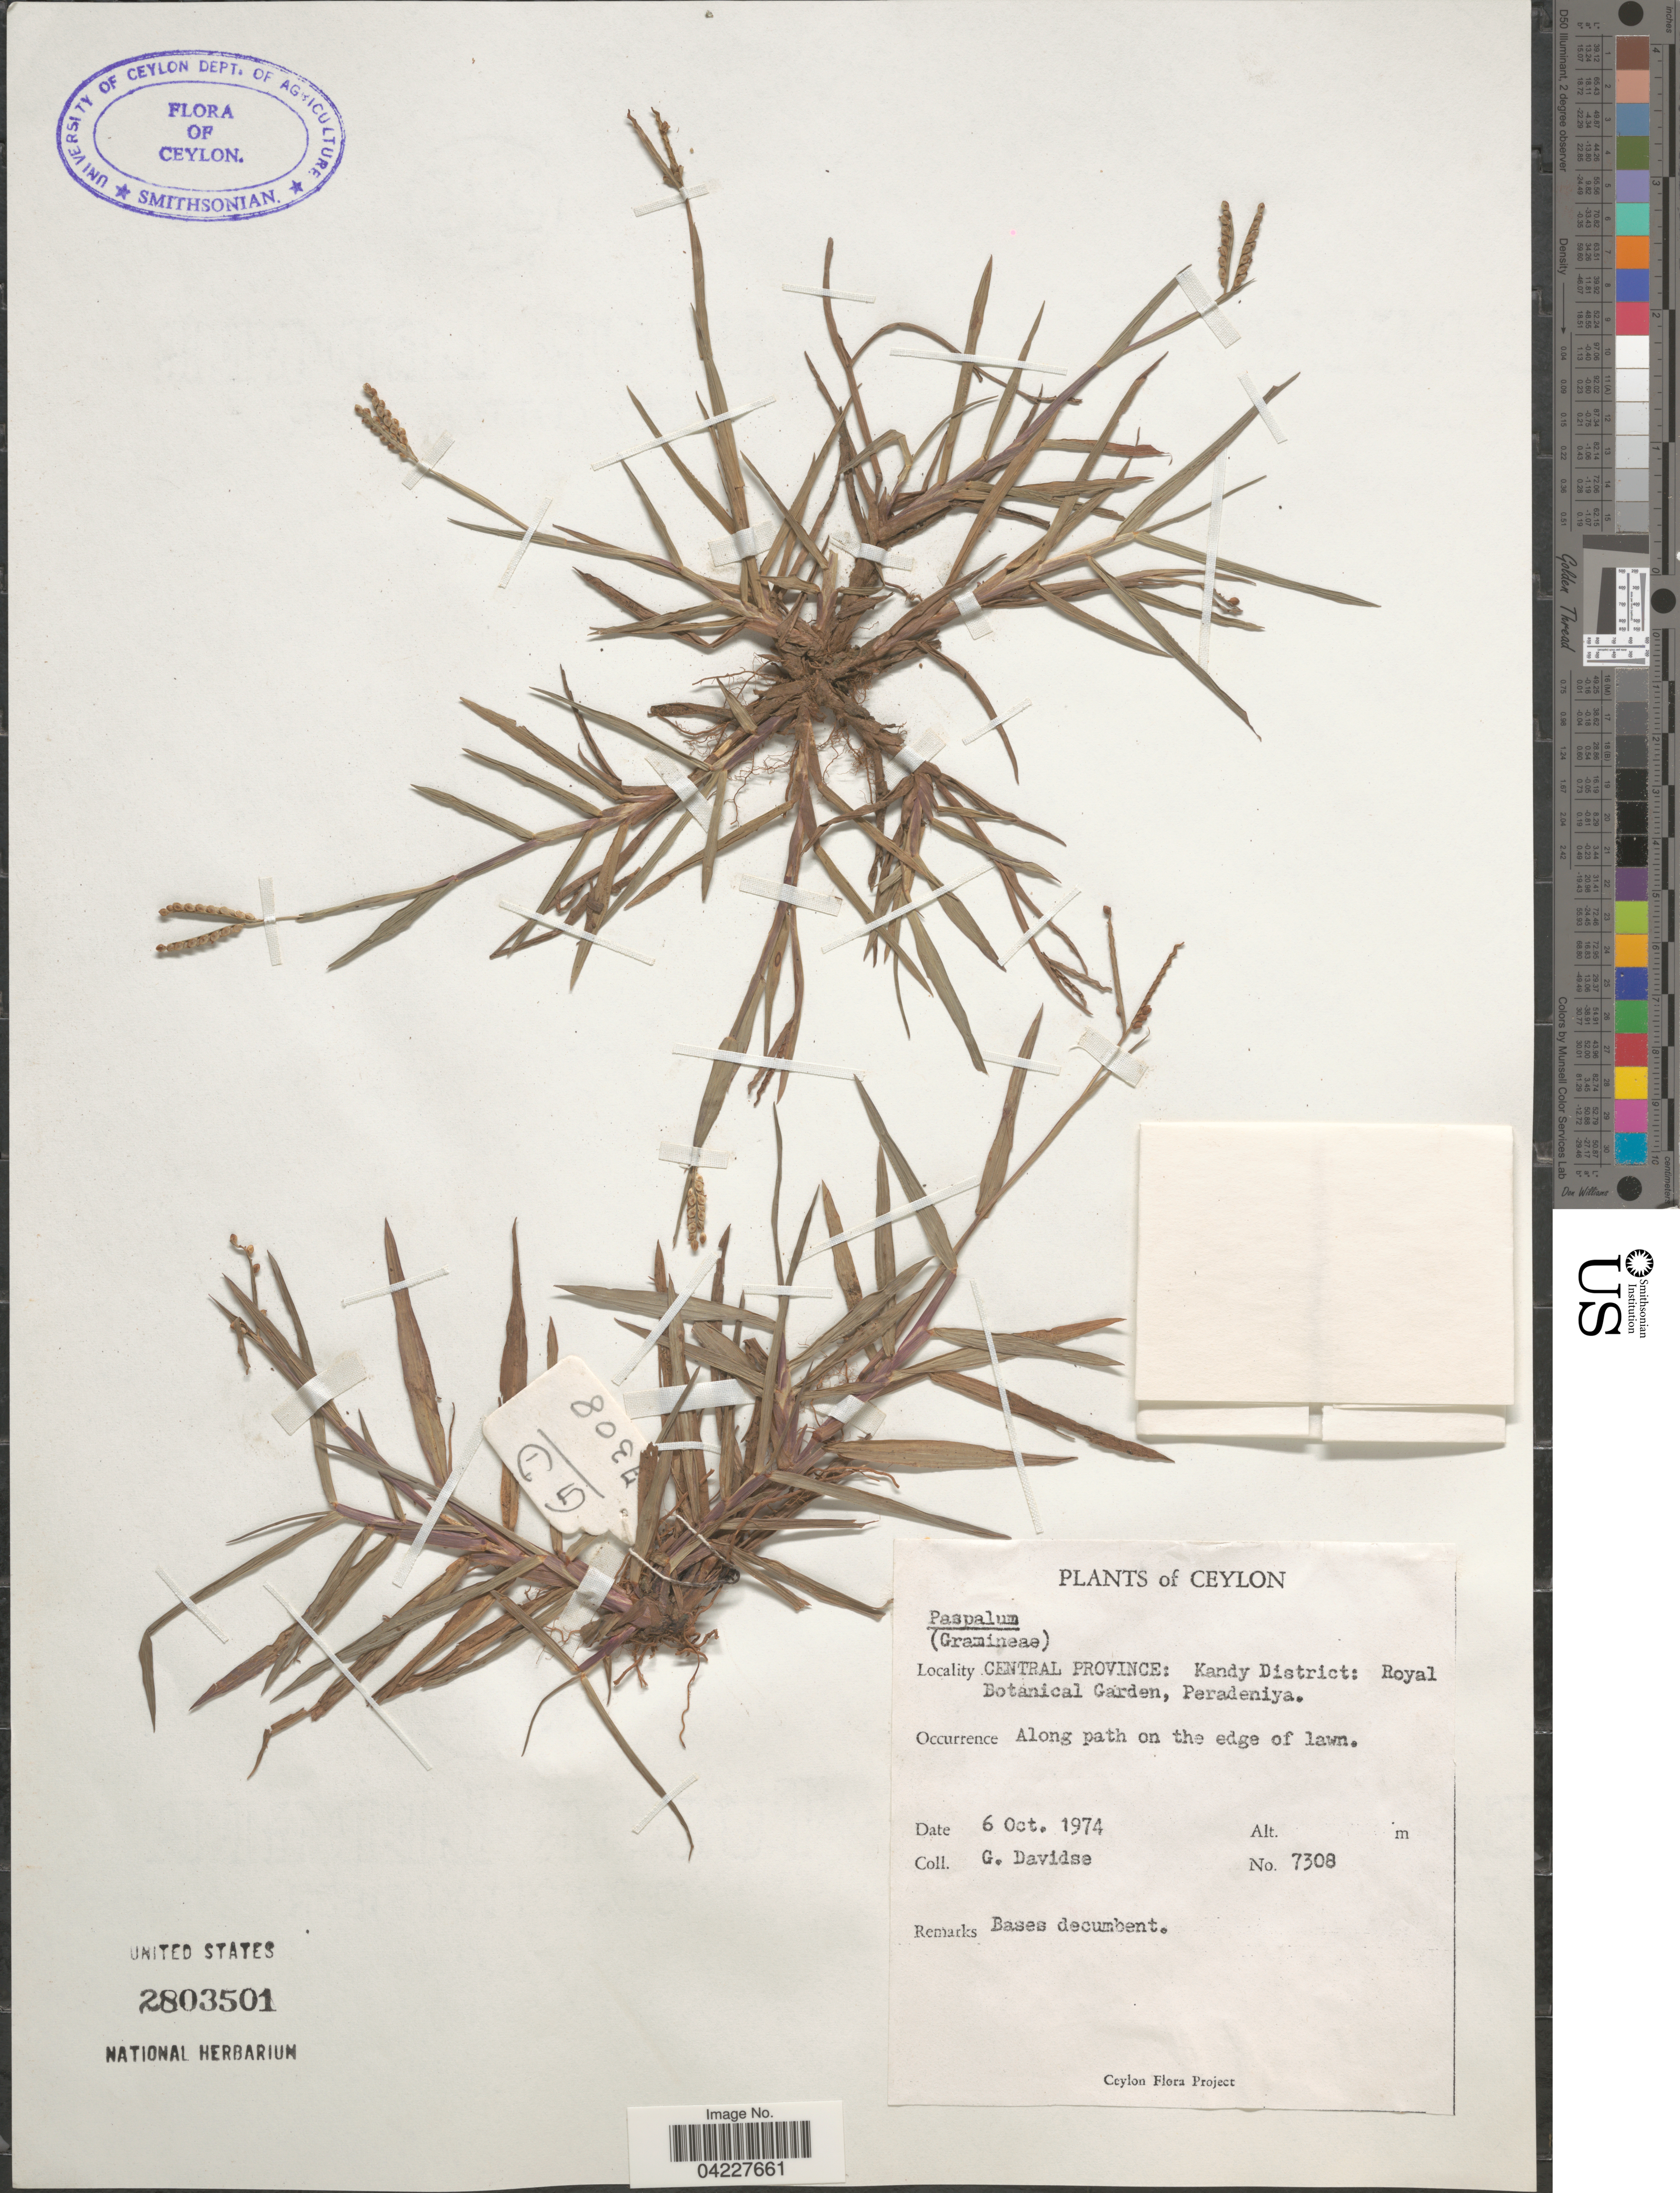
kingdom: Plantae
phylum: Tracheophyta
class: Liliopsida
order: Poales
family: Poaceae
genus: Paspalum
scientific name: Paspalum sp.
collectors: G. Davidse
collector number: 7308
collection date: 1974-10-06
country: Sri Lanka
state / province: Central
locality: Ceylon. Kandy District: Royal Botanical Garden, Peradeniya. Along path on the edge of lawn.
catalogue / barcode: US 2803501